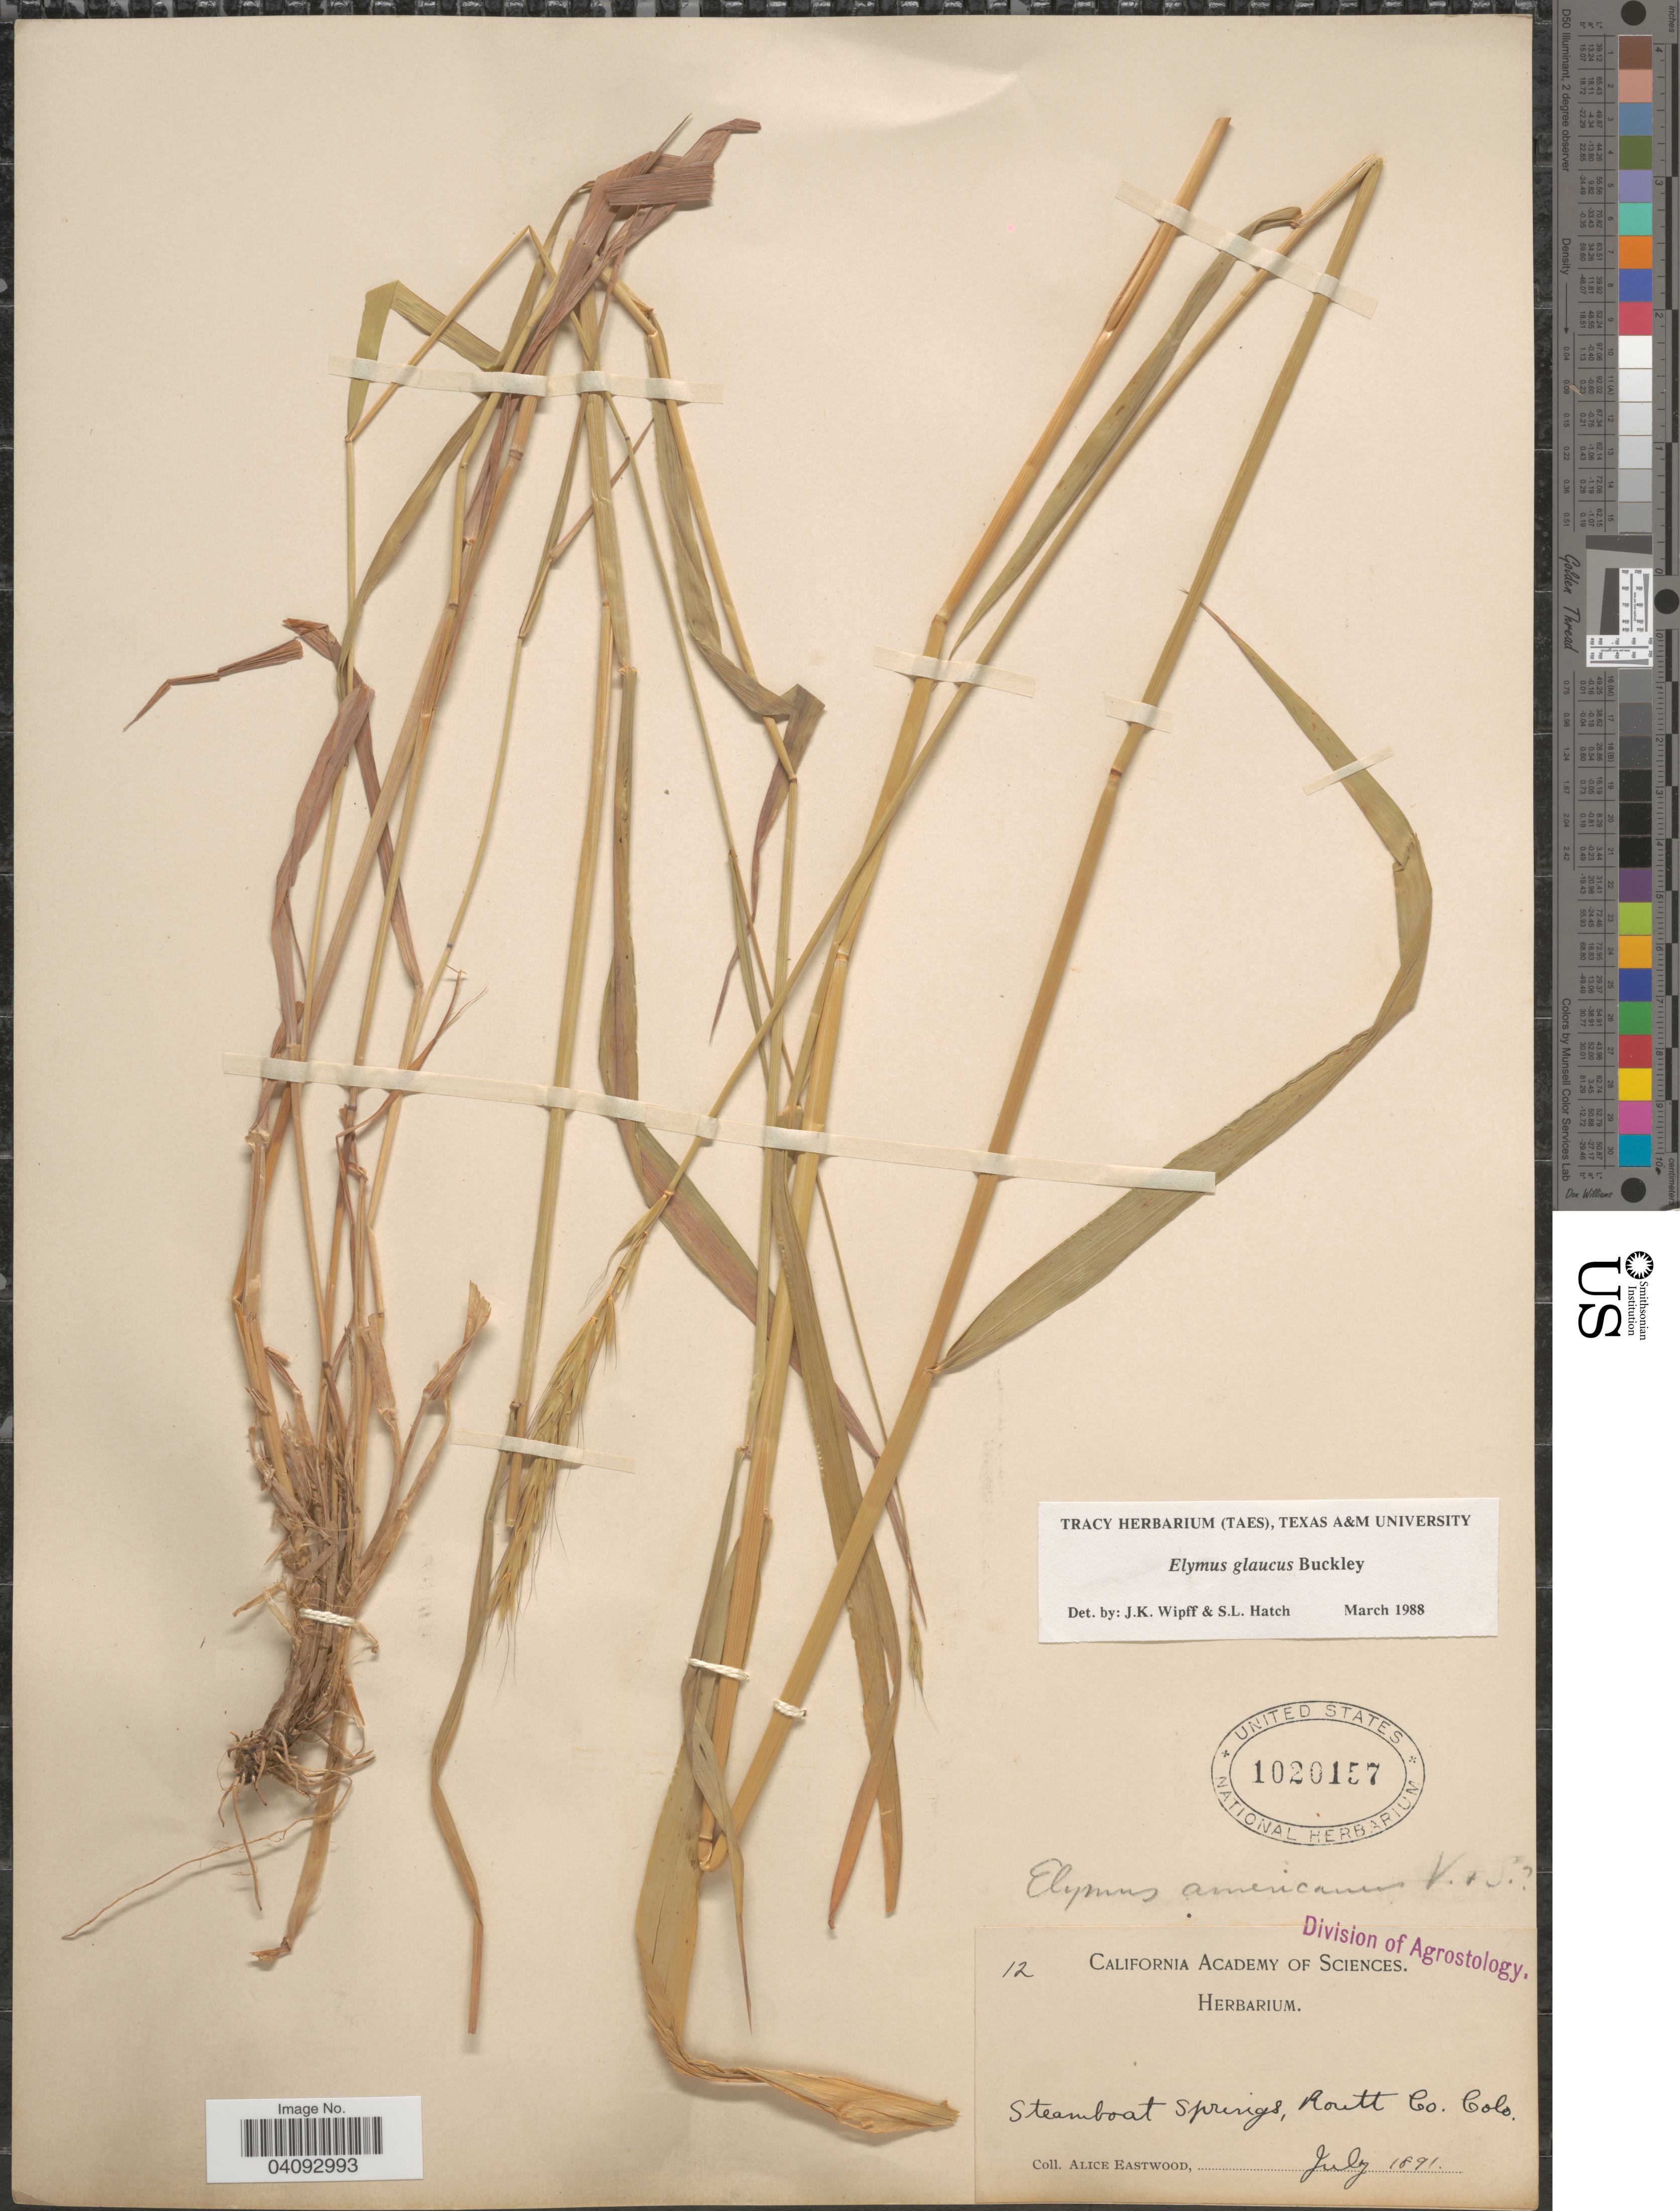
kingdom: Plantae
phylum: Tracheophyta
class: Liliopsida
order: Poales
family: Poaceae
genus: Elymus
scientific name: Elymus glaucus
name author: Buckley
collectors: A. Eastwood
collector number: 12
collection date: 1891-07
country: United States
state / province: Colorado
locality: Steamboat Springs, Routt Co.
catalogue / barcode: US 1020157